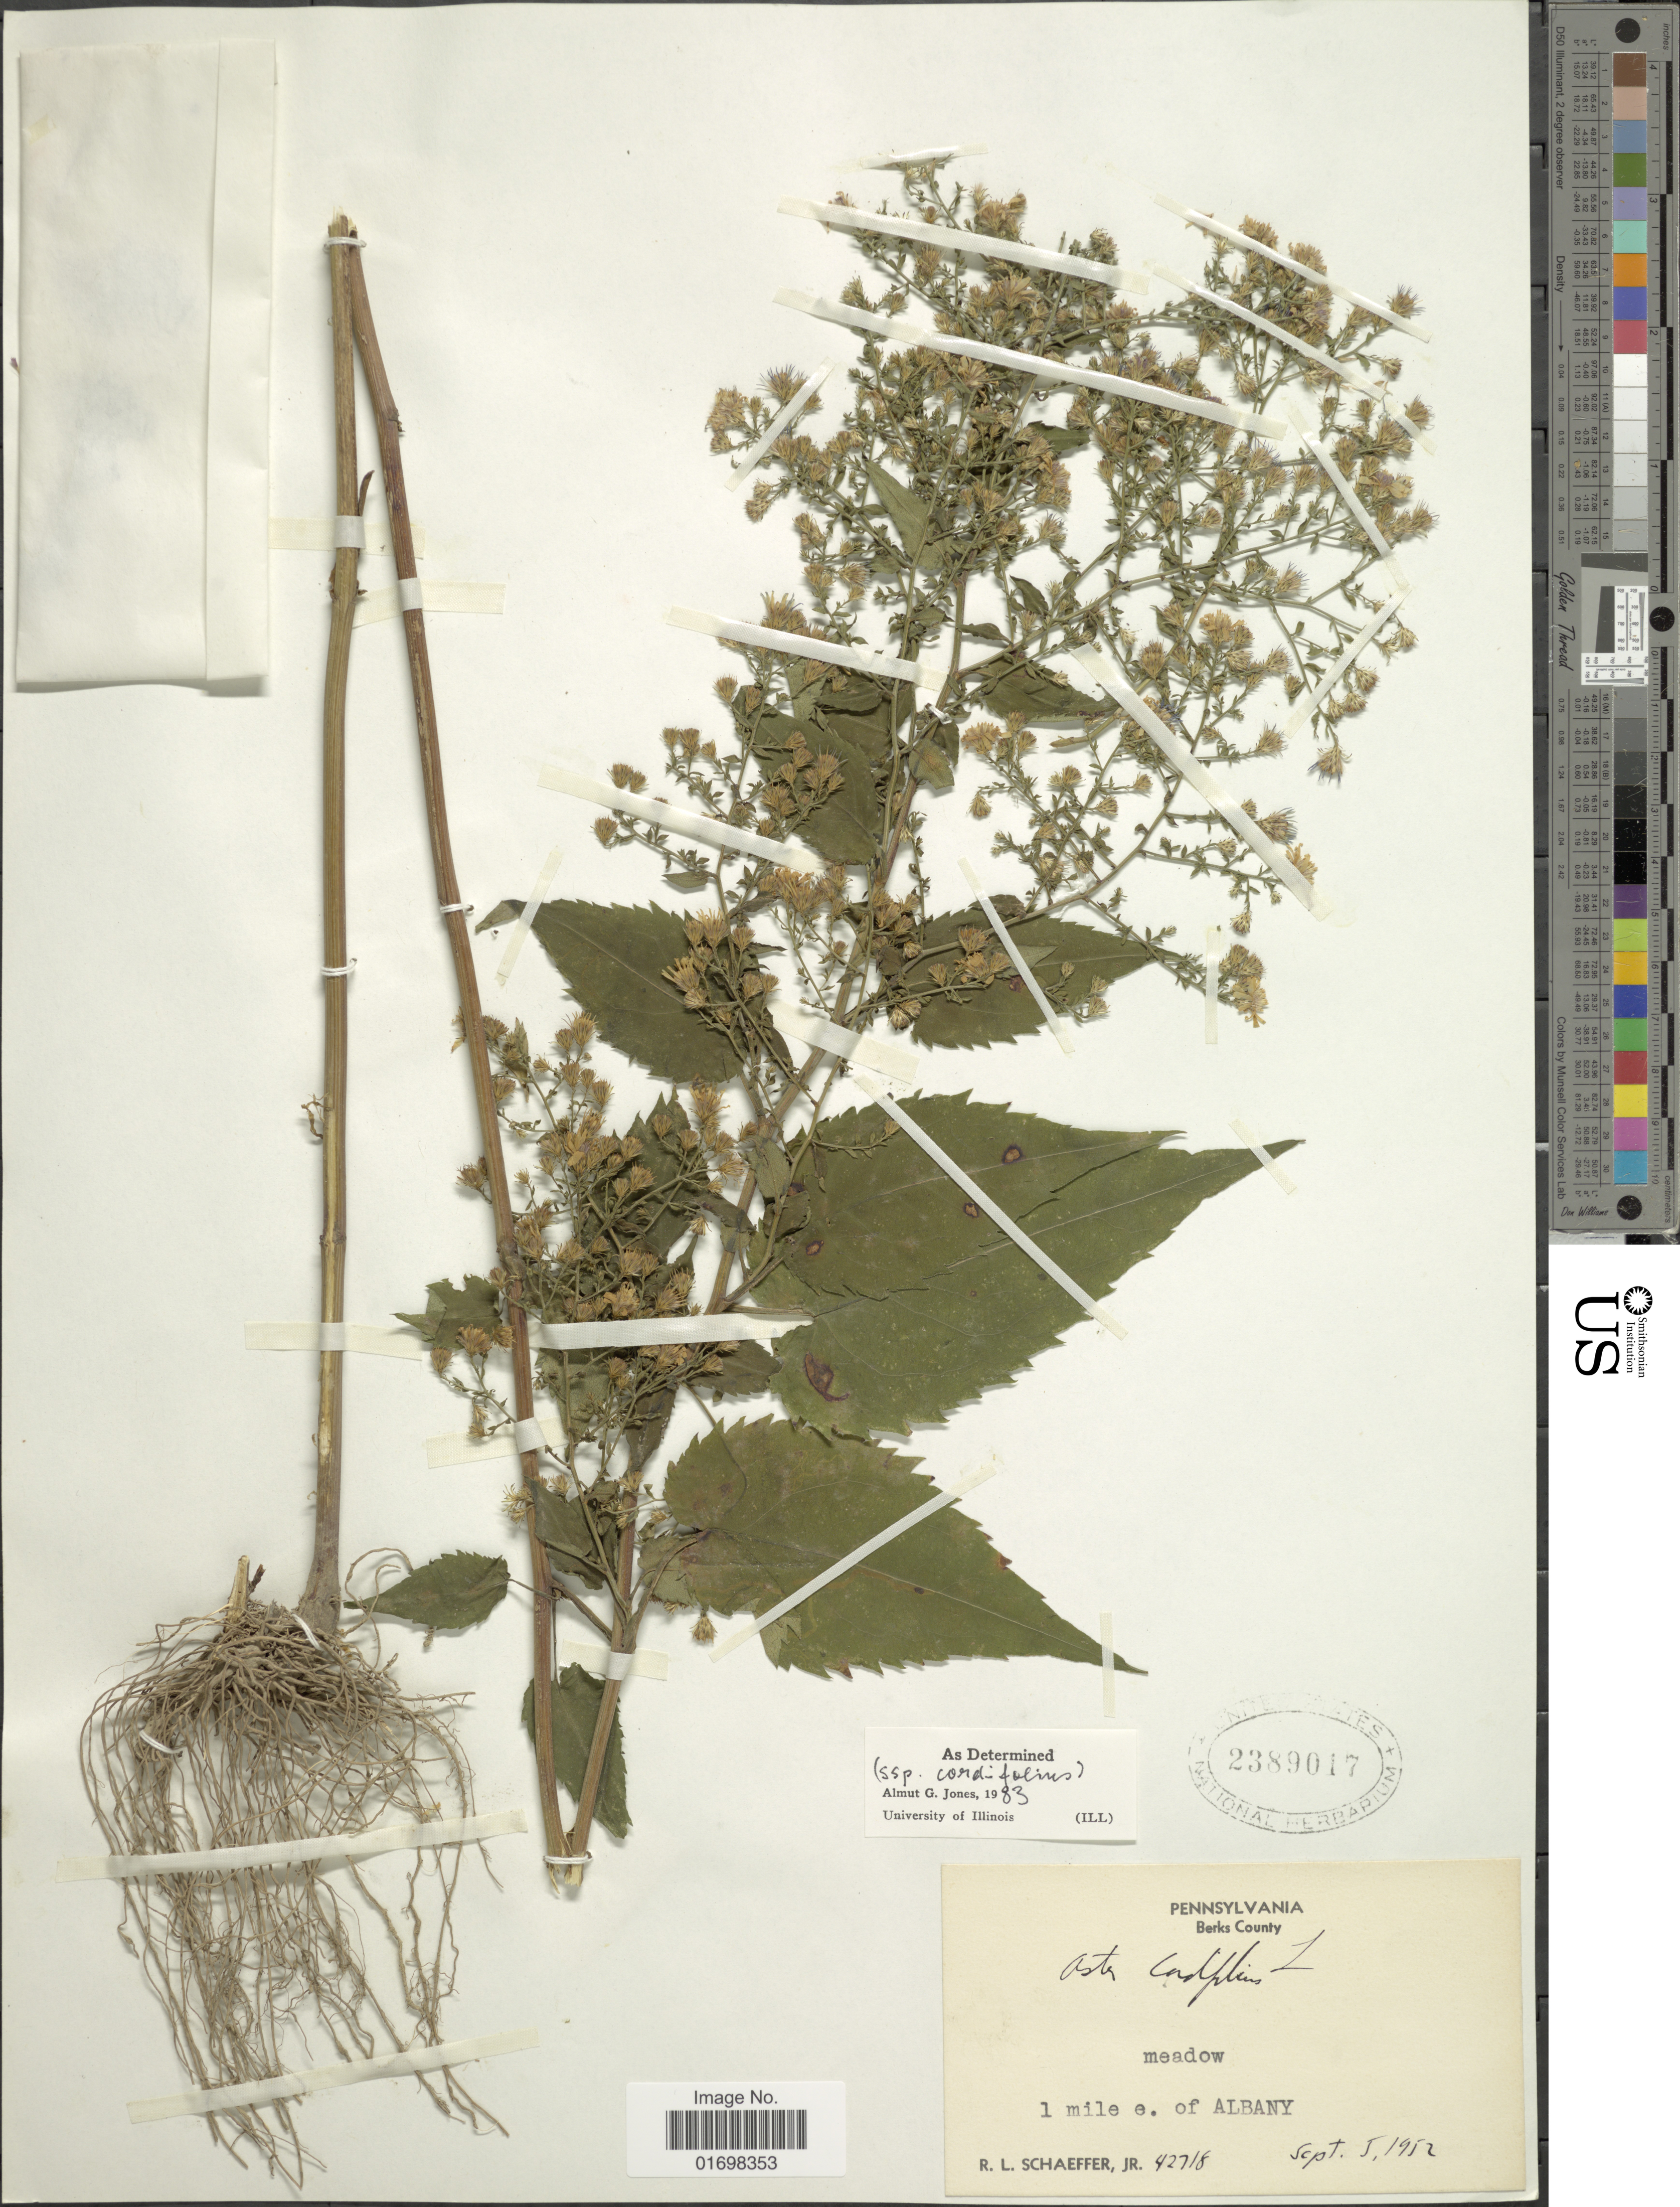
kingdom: Plantae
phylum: Tracheophyta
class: Magnoliopsida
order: Asterales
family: Asteraceae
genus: Symphyotrichum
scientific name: Symphyotrichum cordifolium var. cordifolium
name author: (L.) G.L. Nesom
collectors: R. L. Schaeffer Jr.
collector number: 42718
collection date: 1952-09-05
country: United States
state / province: Pennsylvania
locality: Berks County, 1 miles e. of Albany.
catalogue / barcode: US 2389017